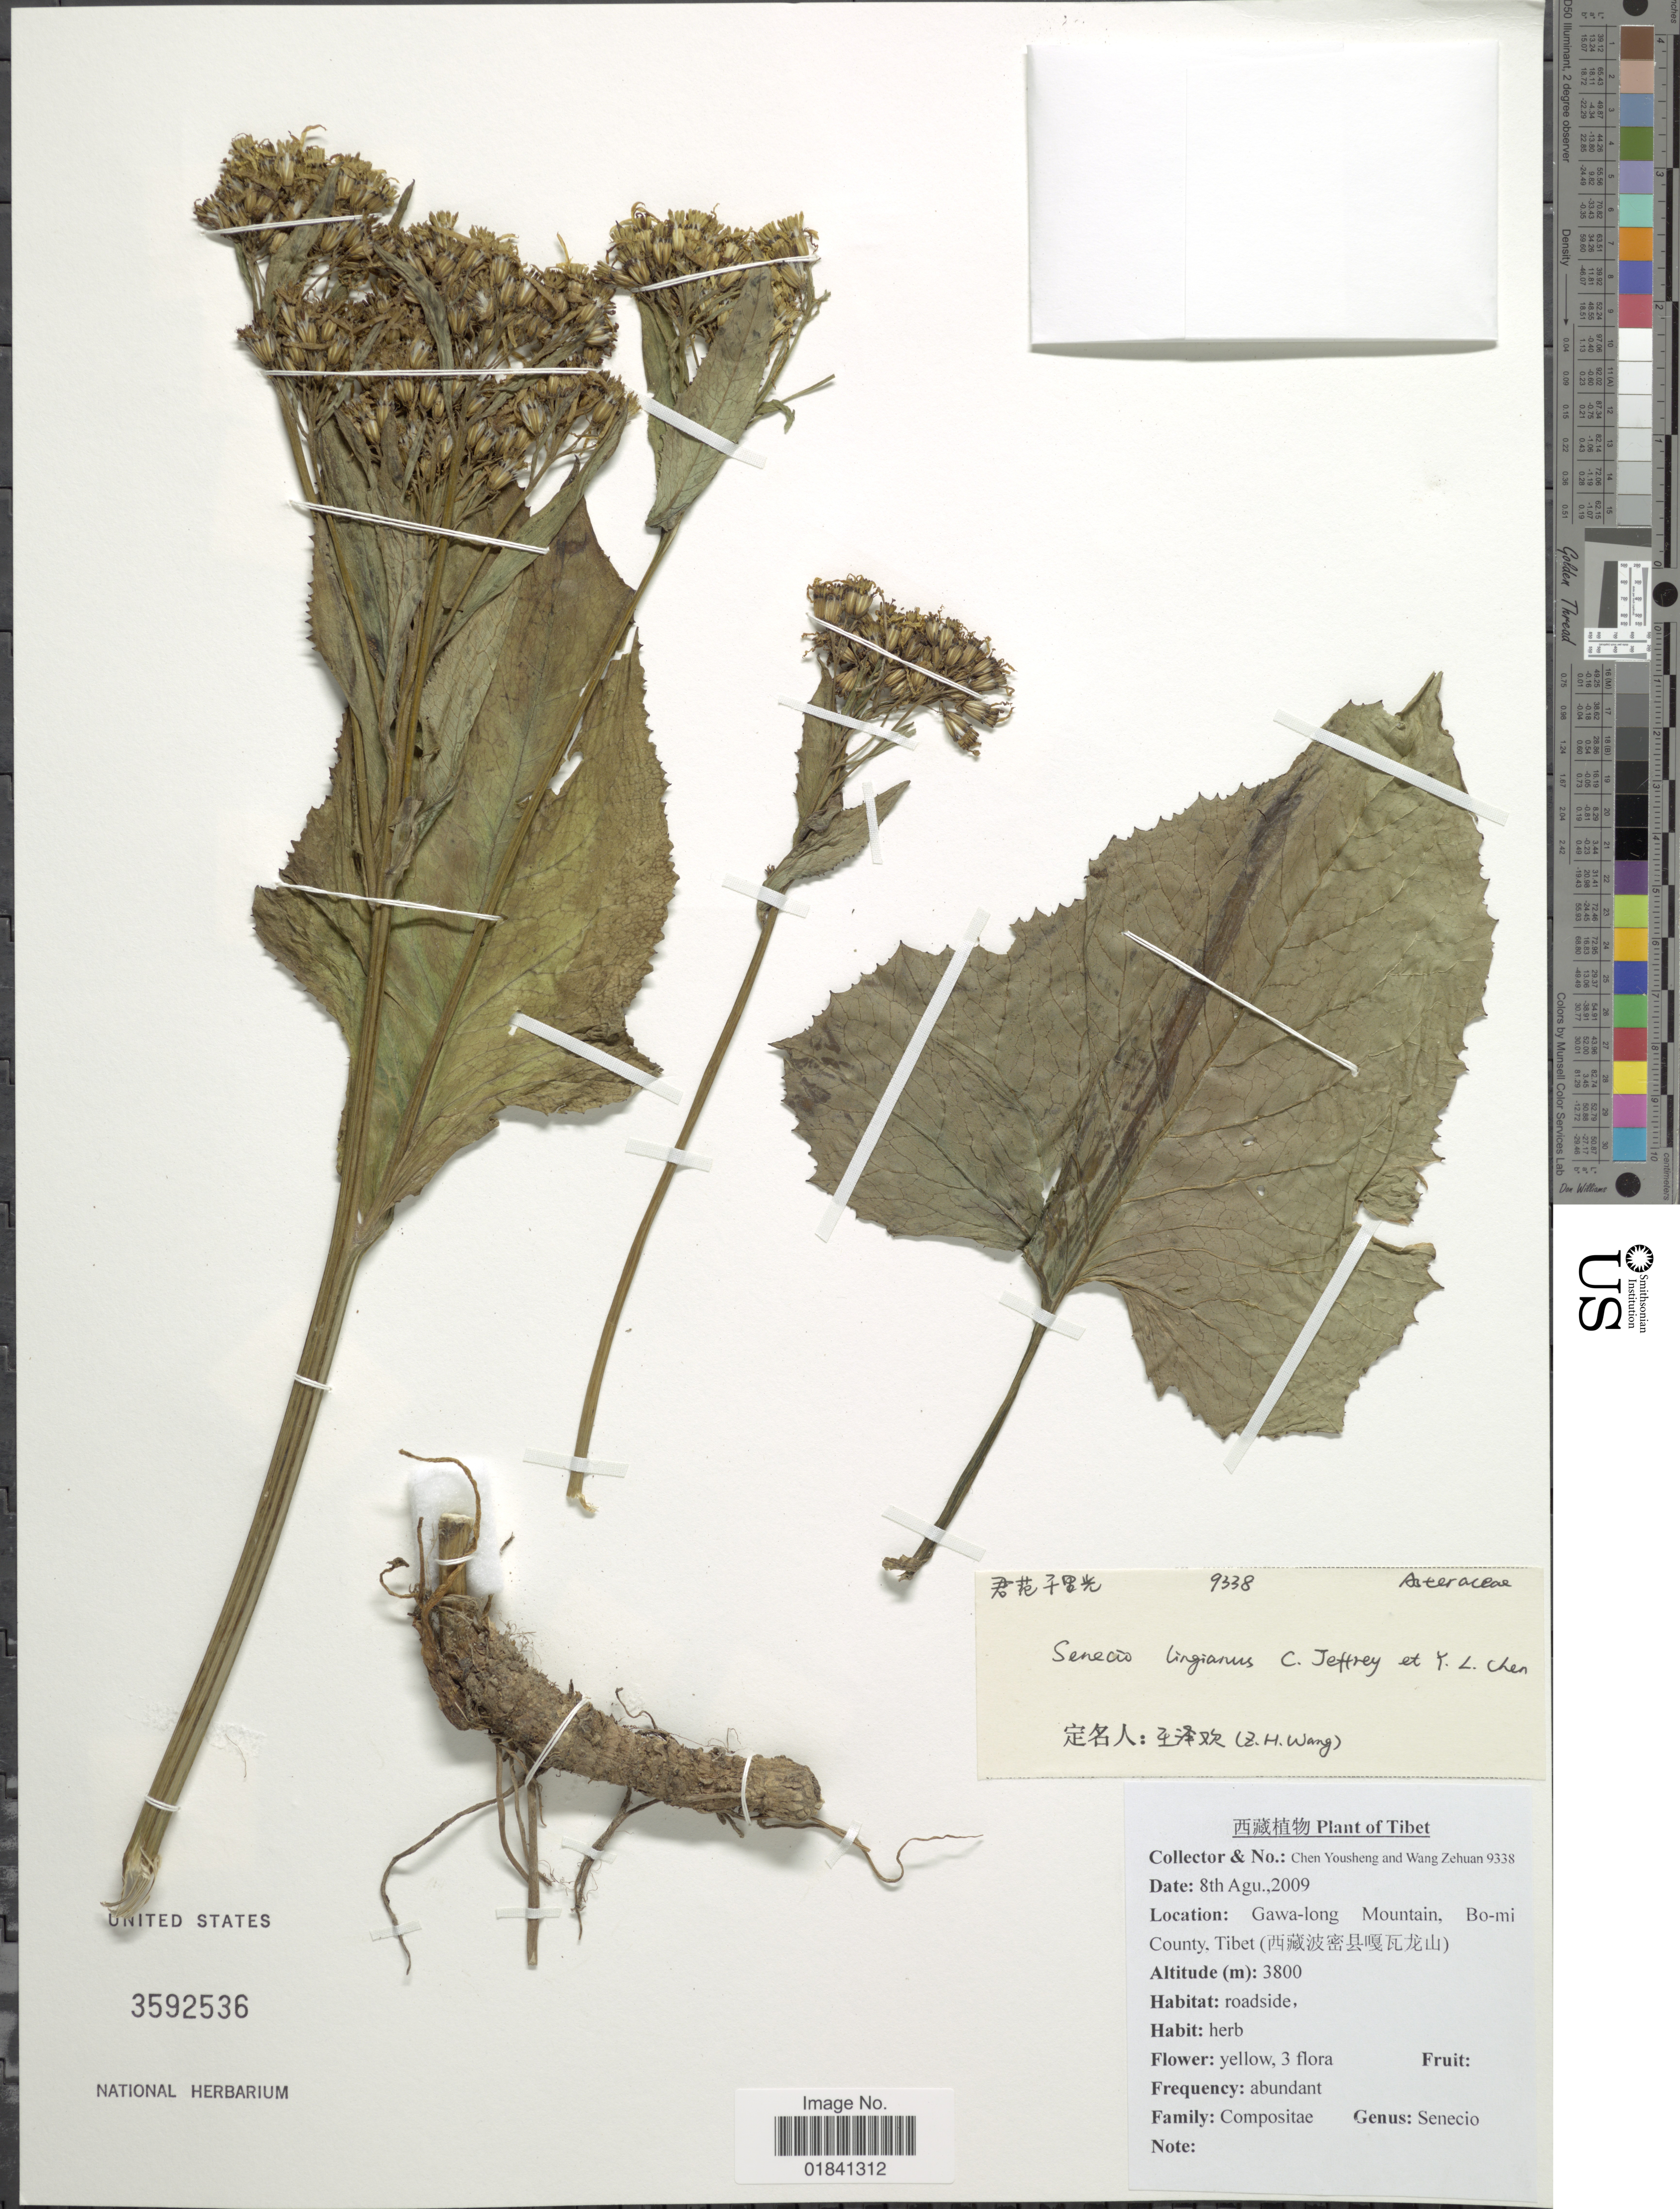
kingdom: Plantae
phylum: Tracheophyta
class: Magnoliopsida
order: Asterales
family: Asteraceae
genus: Senecio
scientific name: Senecio lingianus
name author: C. Jeffrey & Y.L. Chen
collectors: Y. Chen & Z. Wang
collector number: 9338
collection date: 2009-08-08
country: China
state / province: Xizang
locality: Gawa-long Mountain, Bo-Mi County, Tibet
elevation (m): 3800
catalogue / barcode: US 3592536